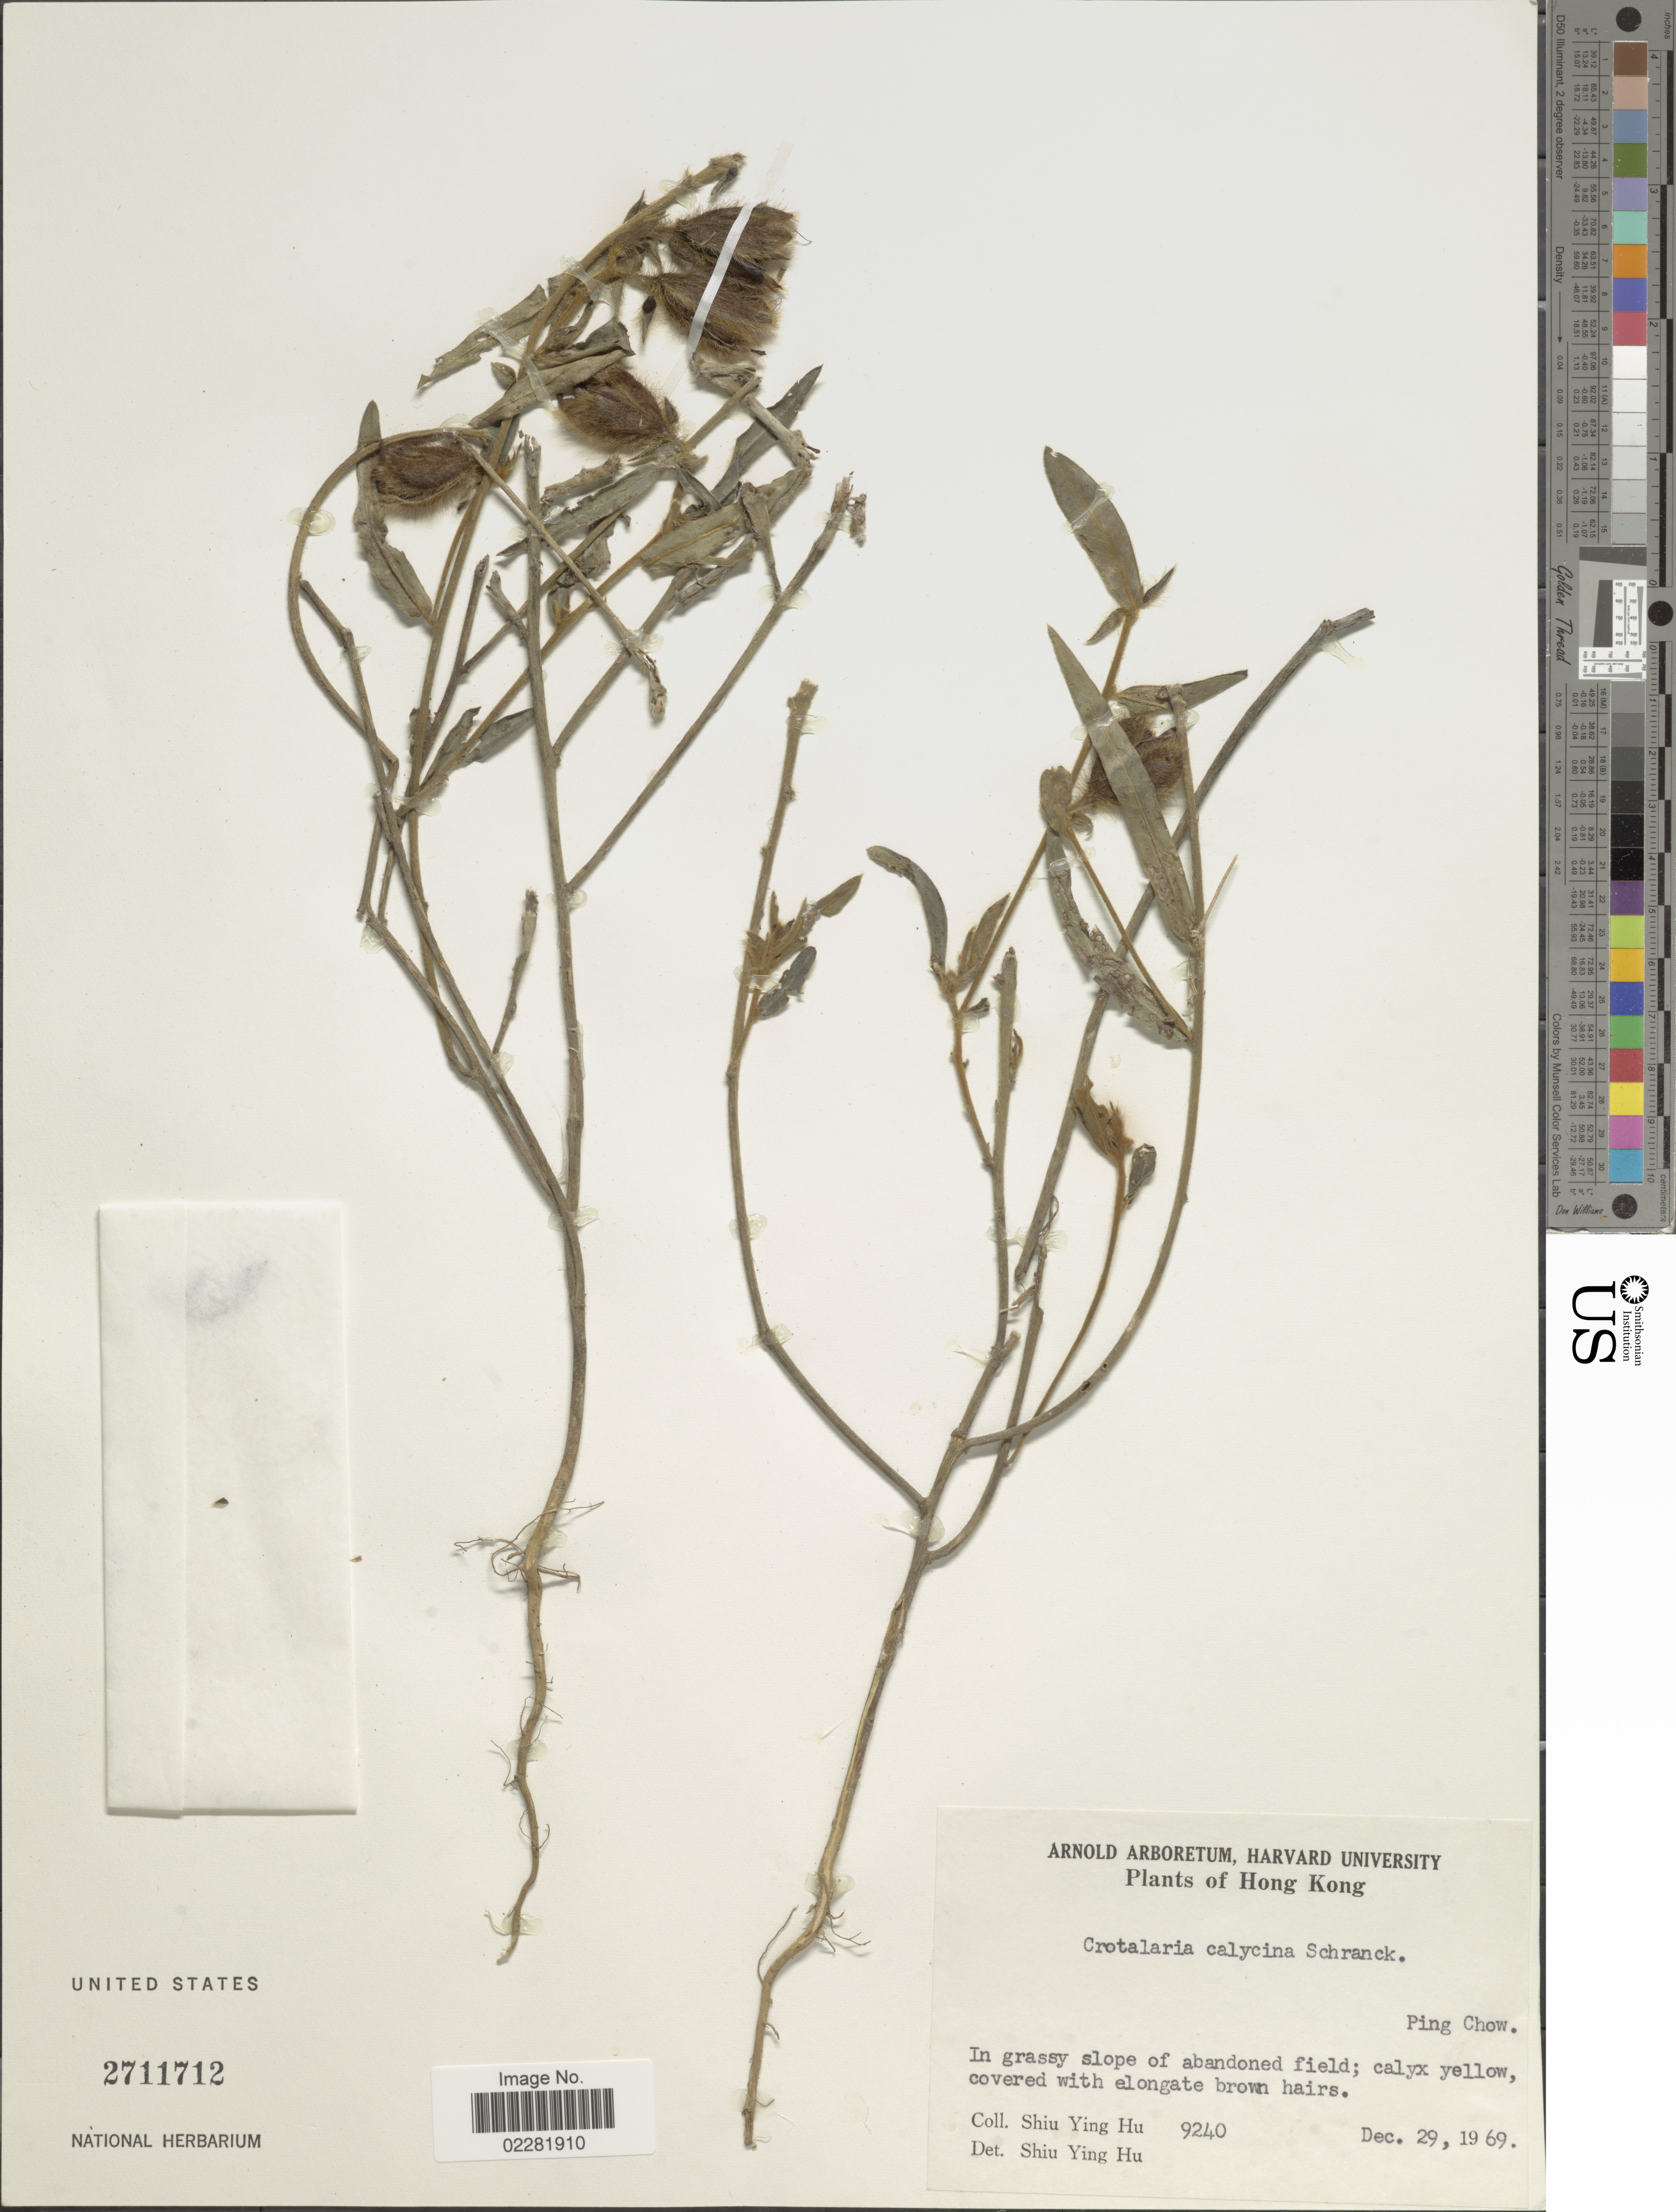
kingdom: Plantae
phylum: Tracheophyta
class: Magnoliopsida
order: Fabales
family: Fabaceae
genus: Crotalaria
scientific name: Crotalaria calycina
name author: Schrank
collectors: S. Y. Hu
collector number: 9240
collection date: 1969-12-29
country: China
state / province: Hong Kong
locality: Ping Chow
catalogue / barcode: US 2711712